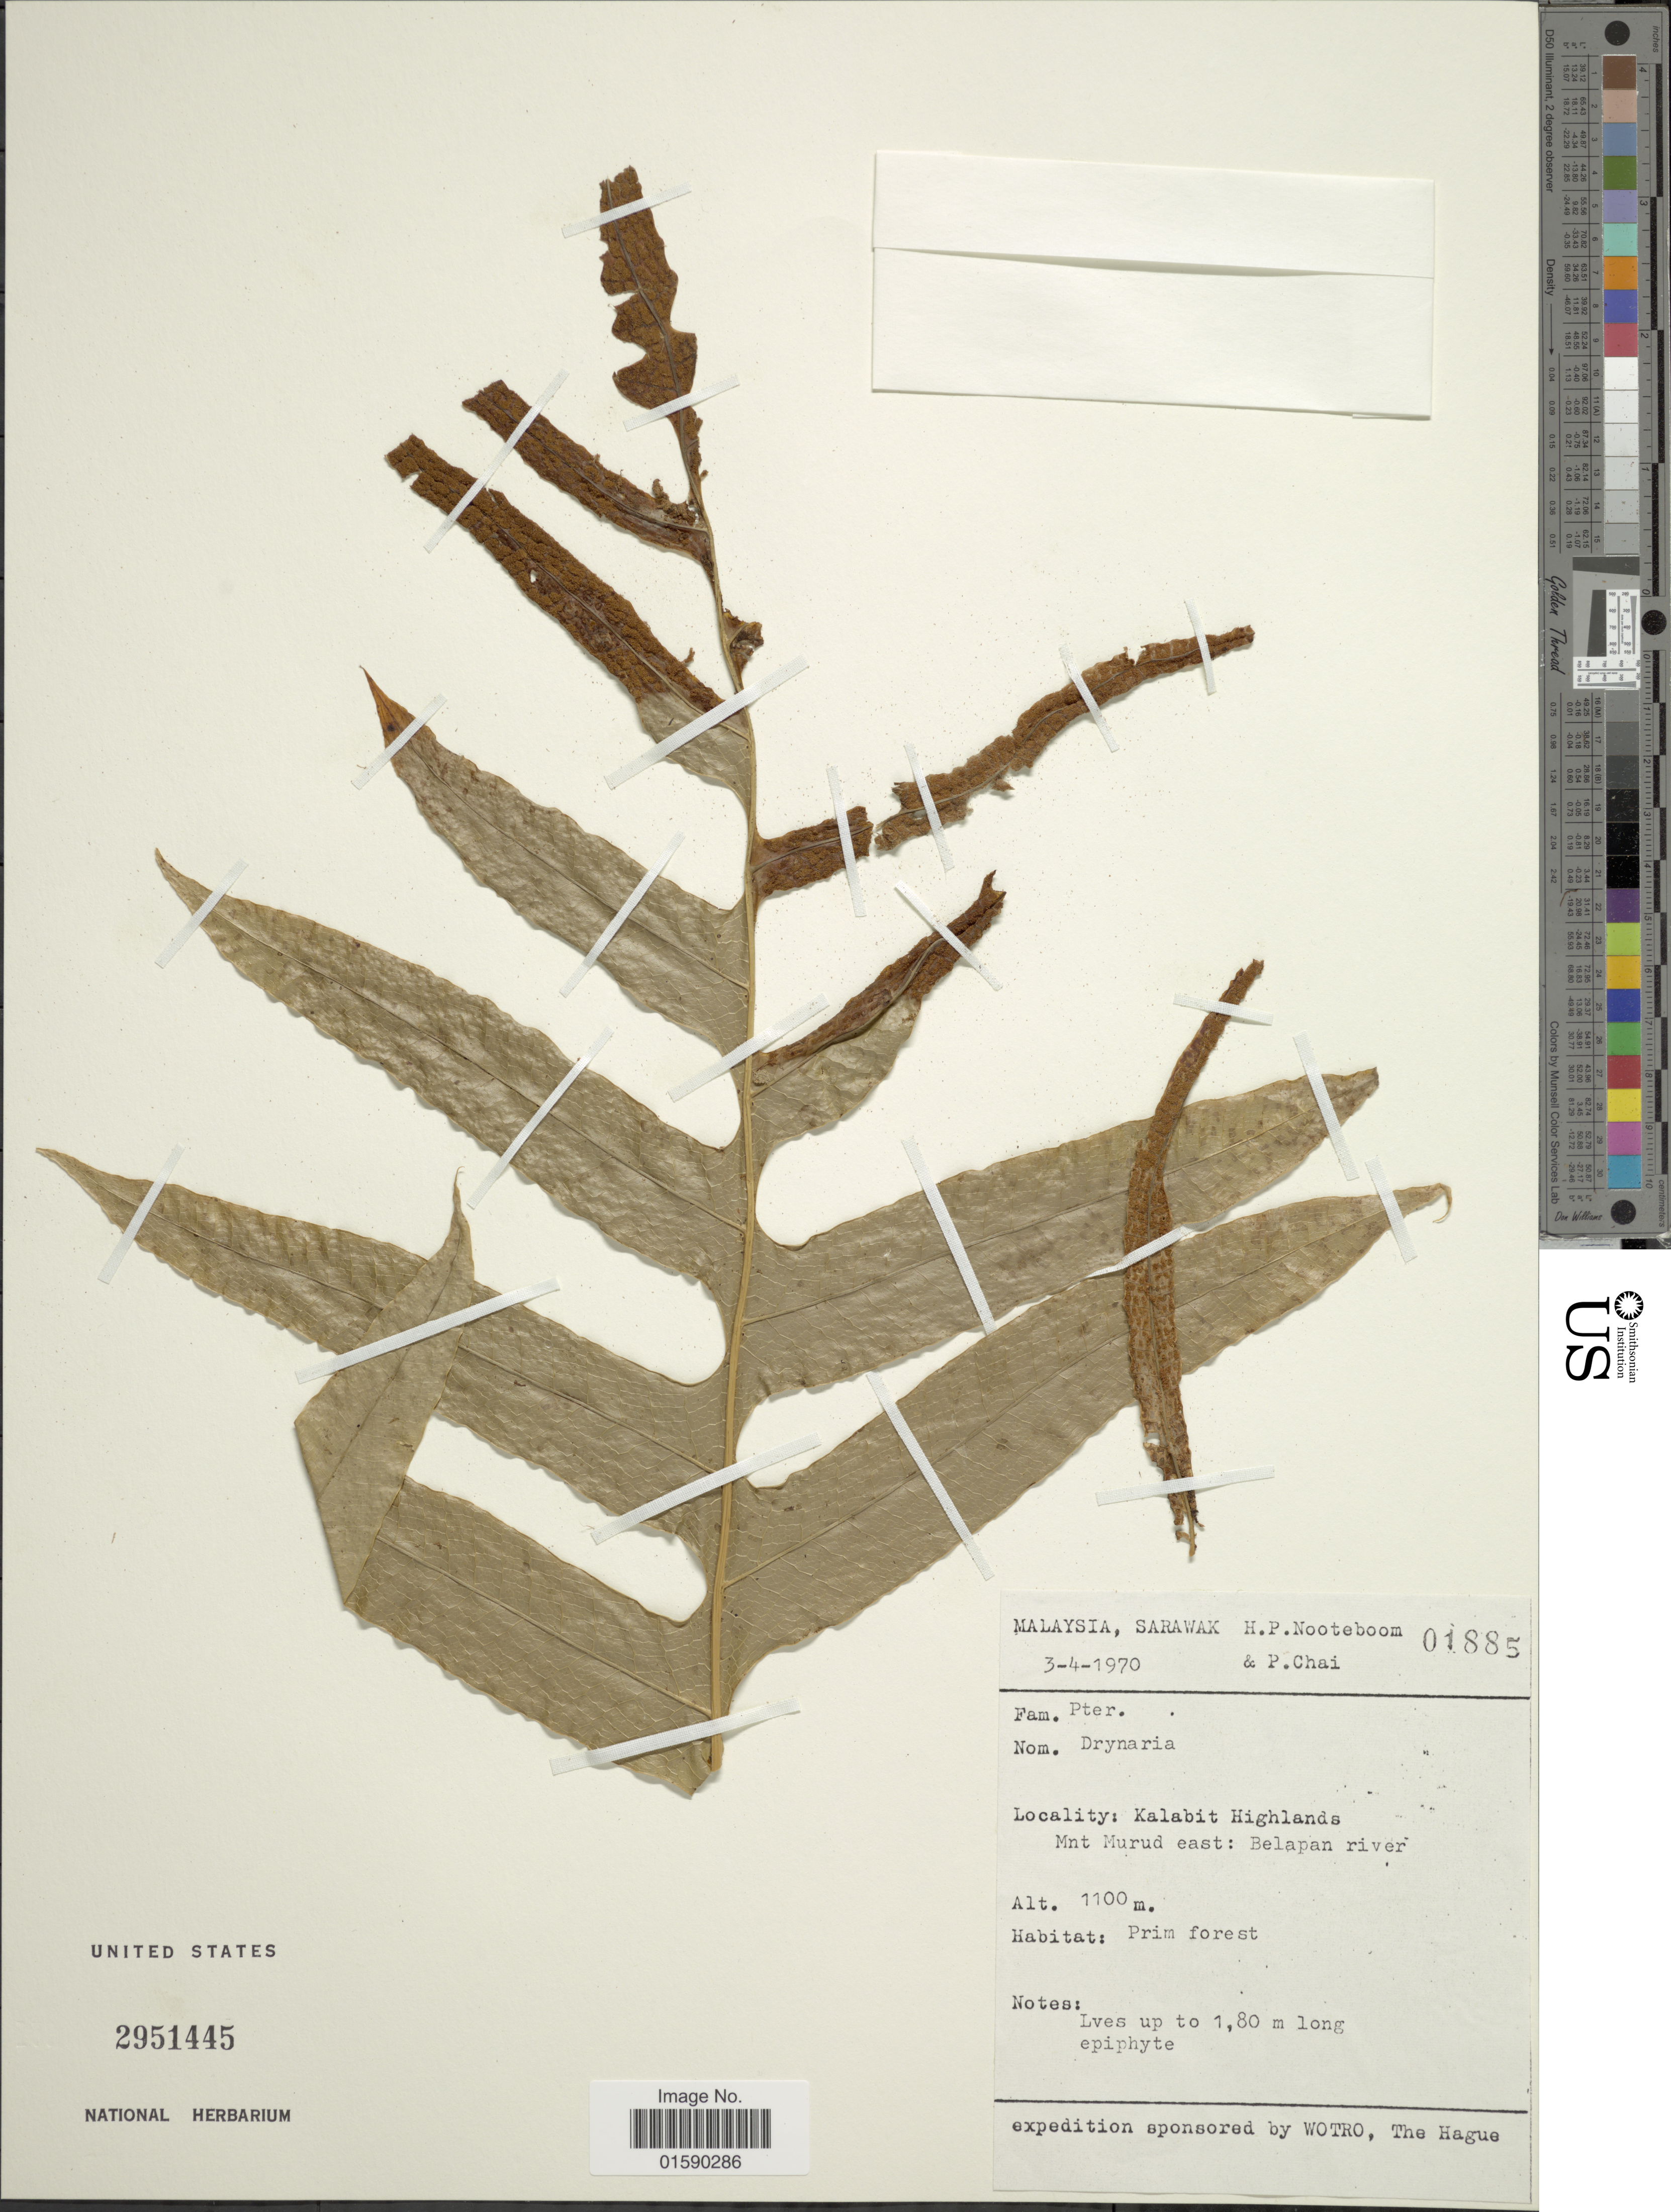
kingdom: Plantae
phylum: Tracheophyta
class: Polypodiopsida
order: Polypodiales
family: Polypodiaceae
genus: Aglaomorpha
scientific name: Aglaomorpha brooksii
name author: Copel.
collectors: H. P. Nooteboom & P. Chai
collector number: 01885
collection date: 1970-04-03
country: Malaysia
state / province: Sarawak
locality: Malaysia, Sarawak, Kalabit highlands. Mnt Murud east: Belapan river.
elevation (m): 1100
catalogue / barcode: US 2951445